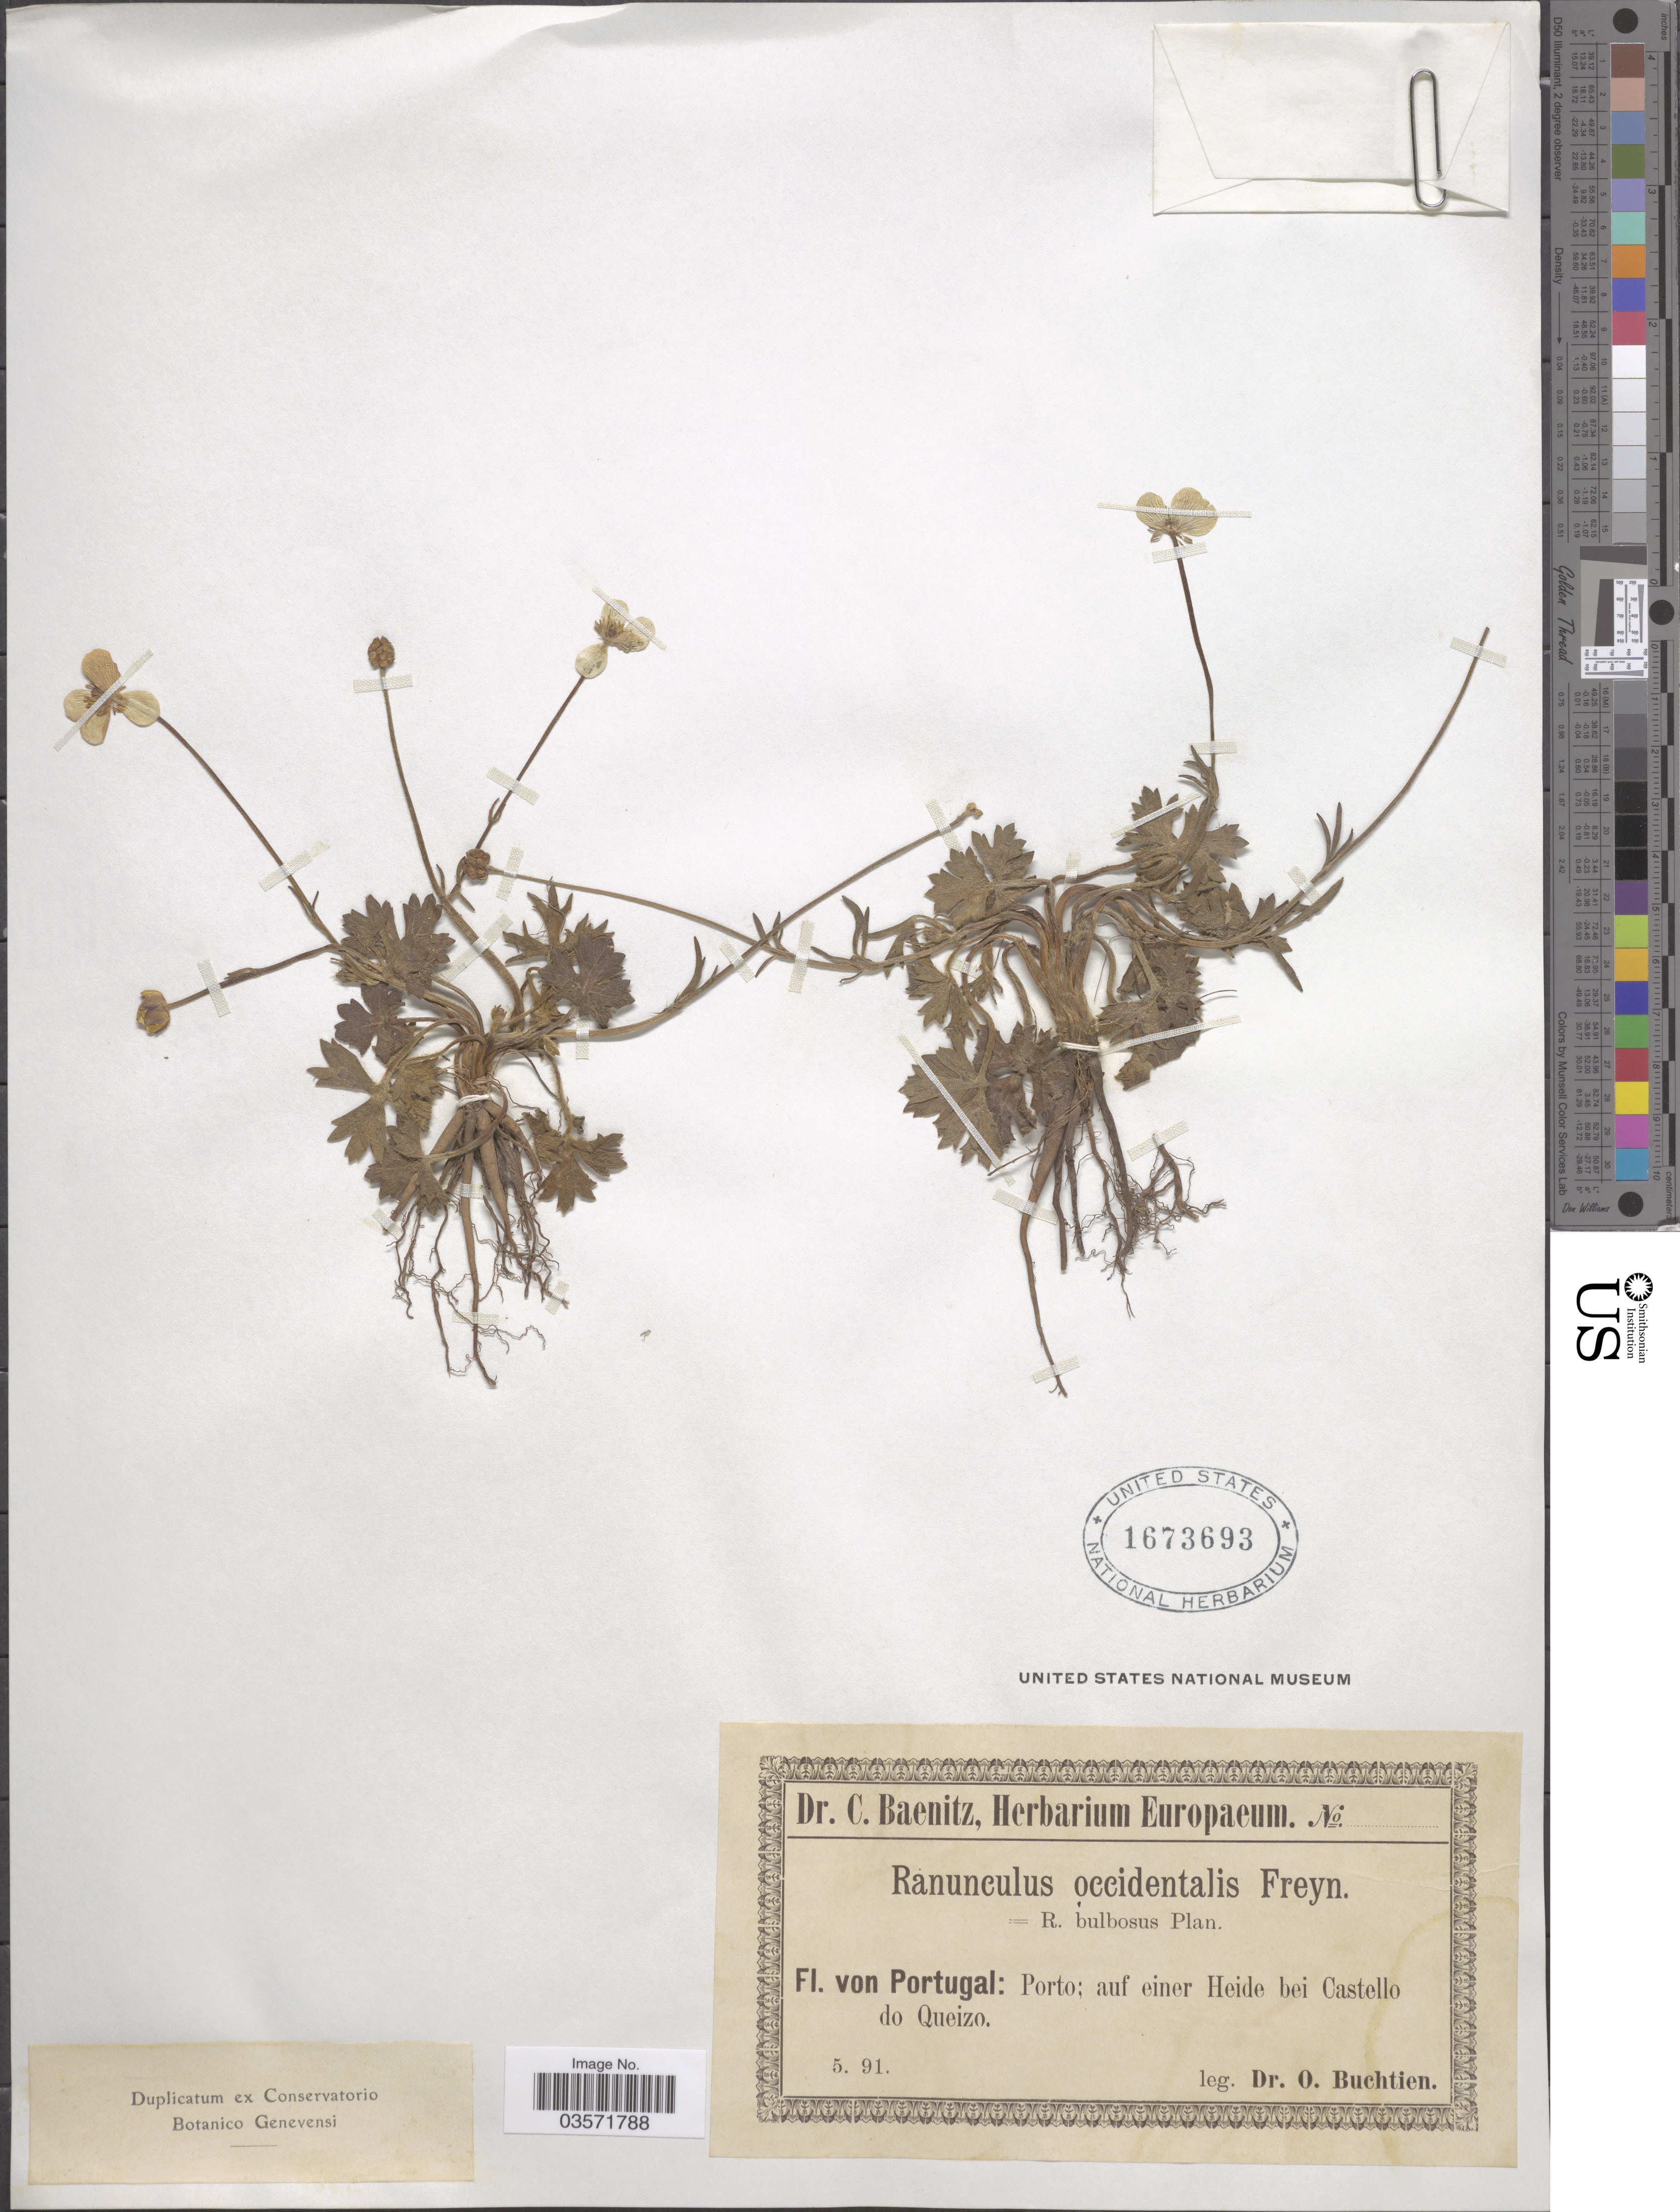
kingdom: Plantae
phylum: Tracheophyta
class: Magnoliopsida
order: Ranunculales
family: Ranunculaceae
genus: Ranunculus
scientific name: Ranunculus occidentalis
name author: Nutt.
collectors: O. Buchtien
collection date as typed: Transcribed d/m/y: /5/91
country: Portugal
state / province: Porto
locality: Auf einer Heide bei Castello do Queizo.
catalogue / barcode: US 1673693